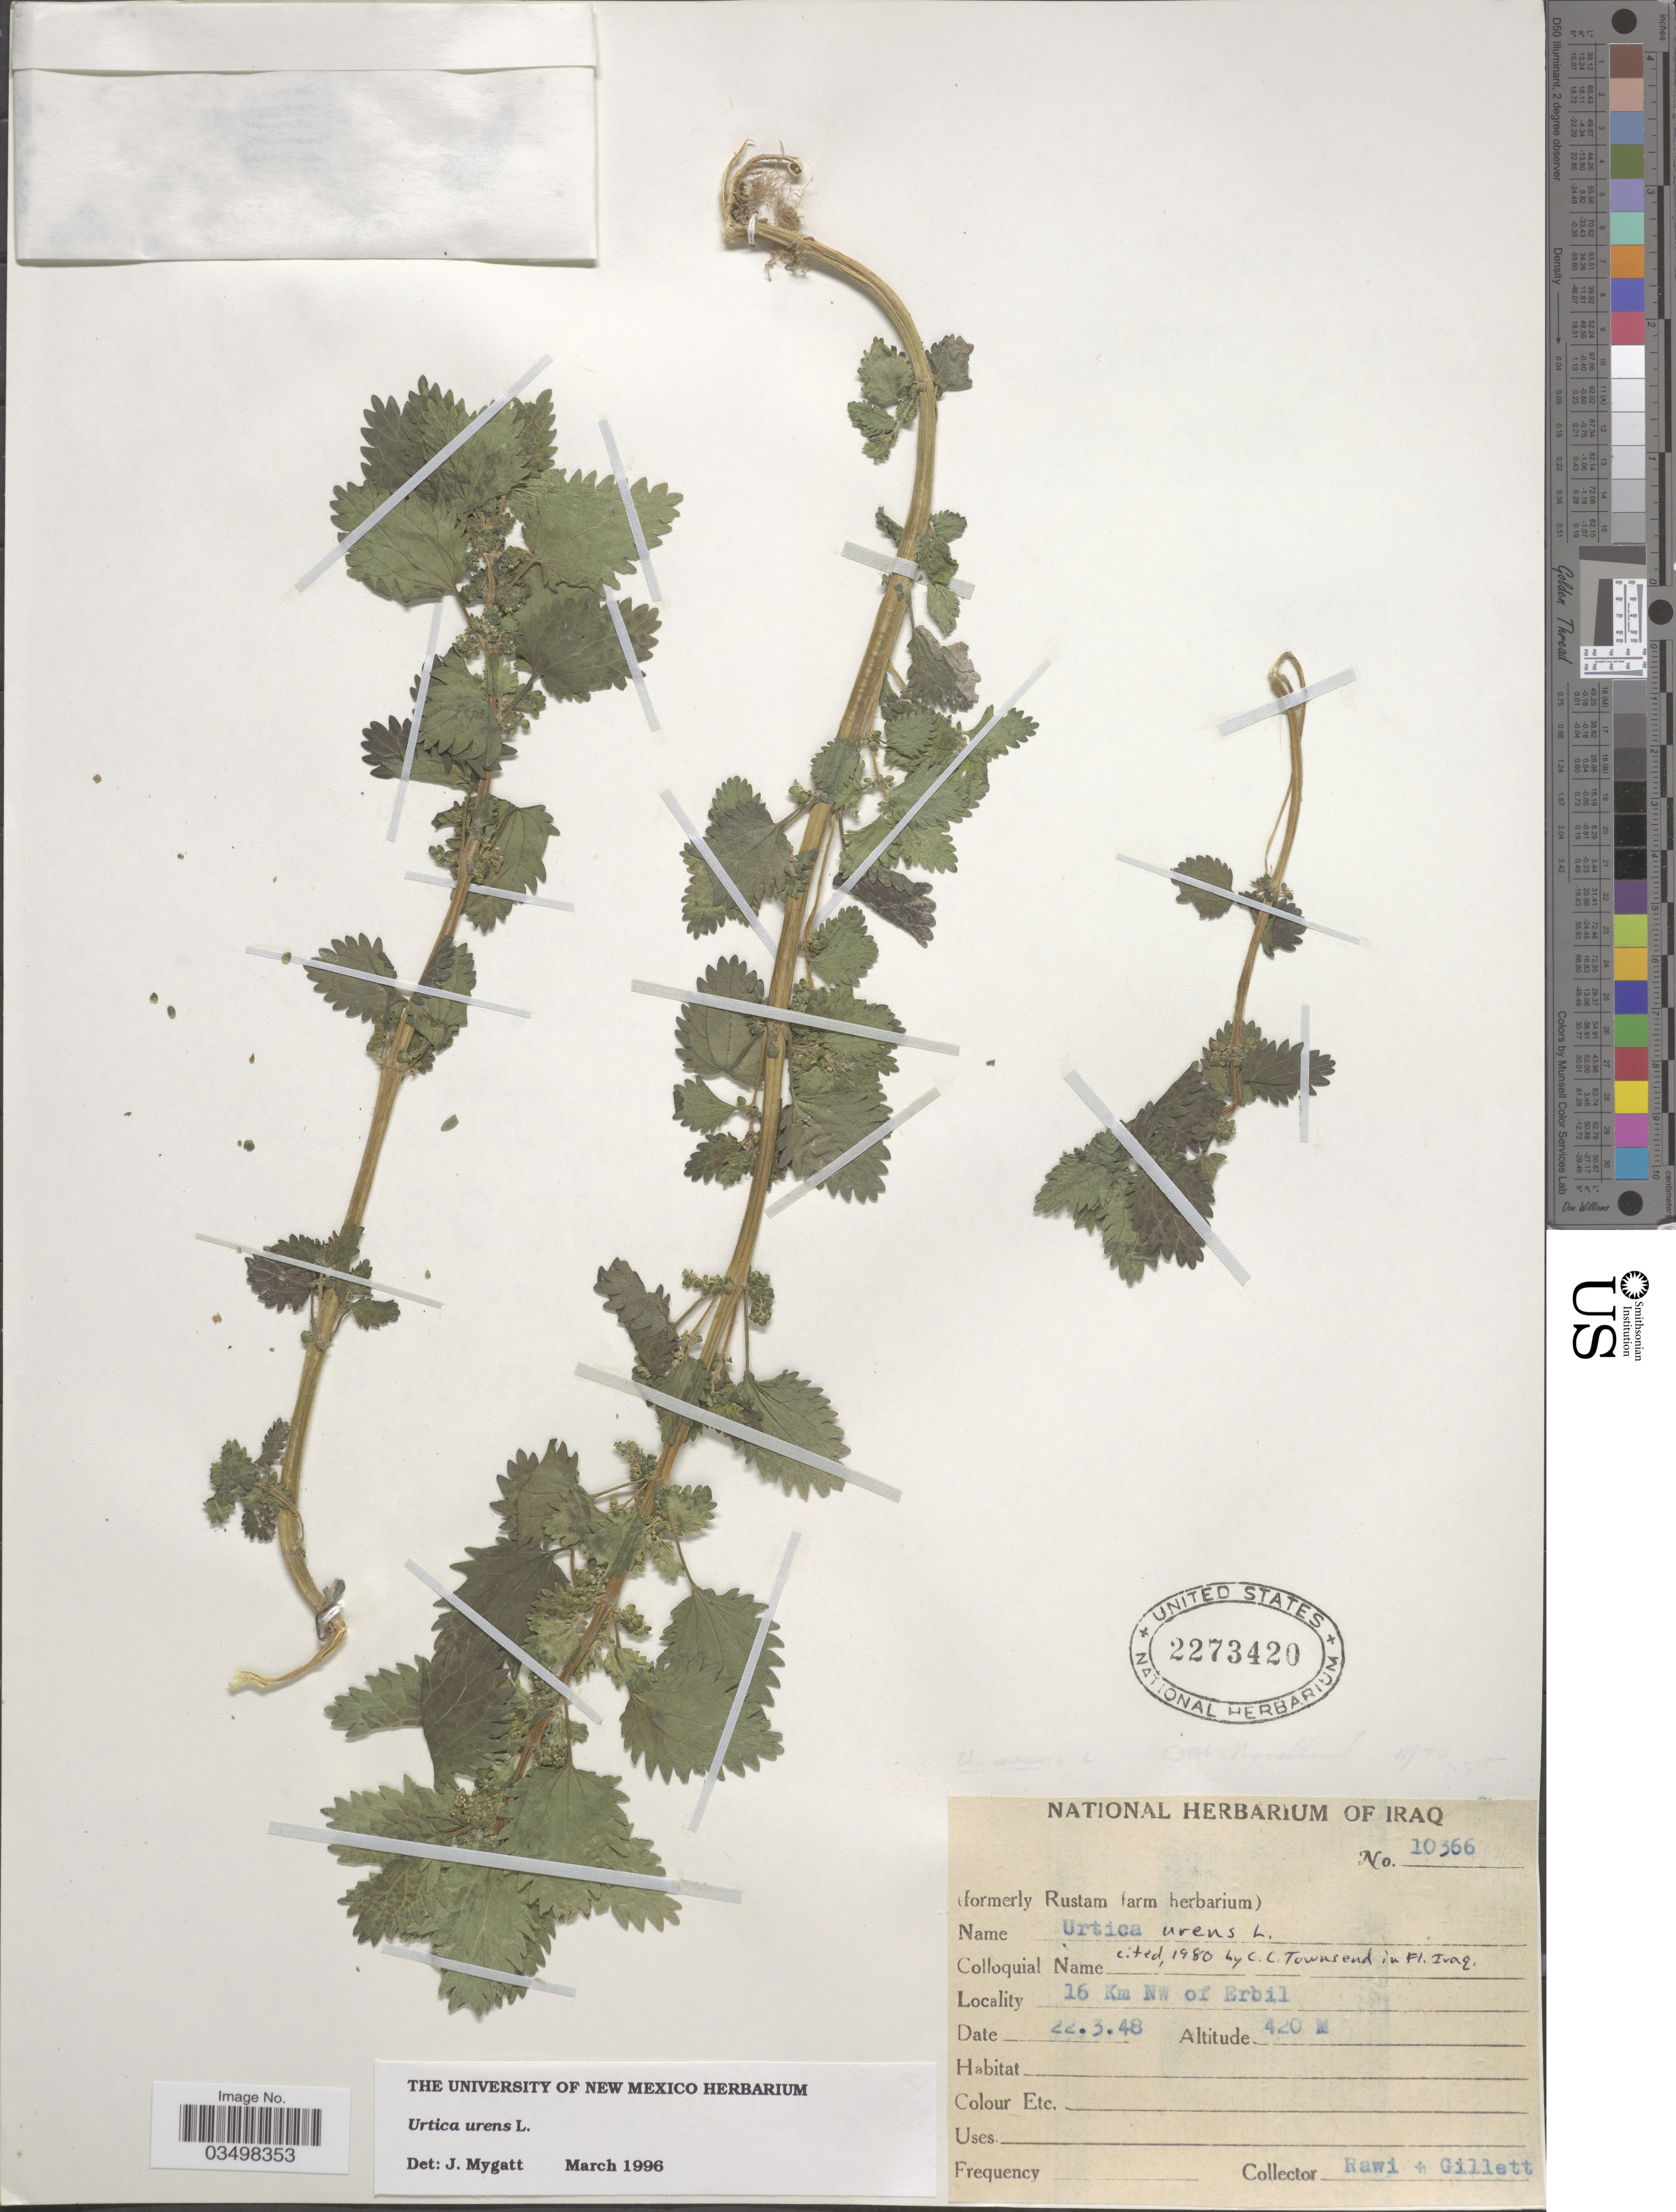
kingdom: Plantae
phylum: Tracheophyta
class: Magnoliopsida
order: Rosales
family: Urticaceae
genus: Urtica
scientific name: Urtica urens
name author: L.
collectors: -. Rawi & Gillett, --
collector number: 10366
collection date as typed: Transcribed d/m/y: 22/3/48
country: Iraq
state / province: Arbīl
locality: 16 Km NW of Erbil.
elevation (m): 420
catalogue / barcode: US 2273420